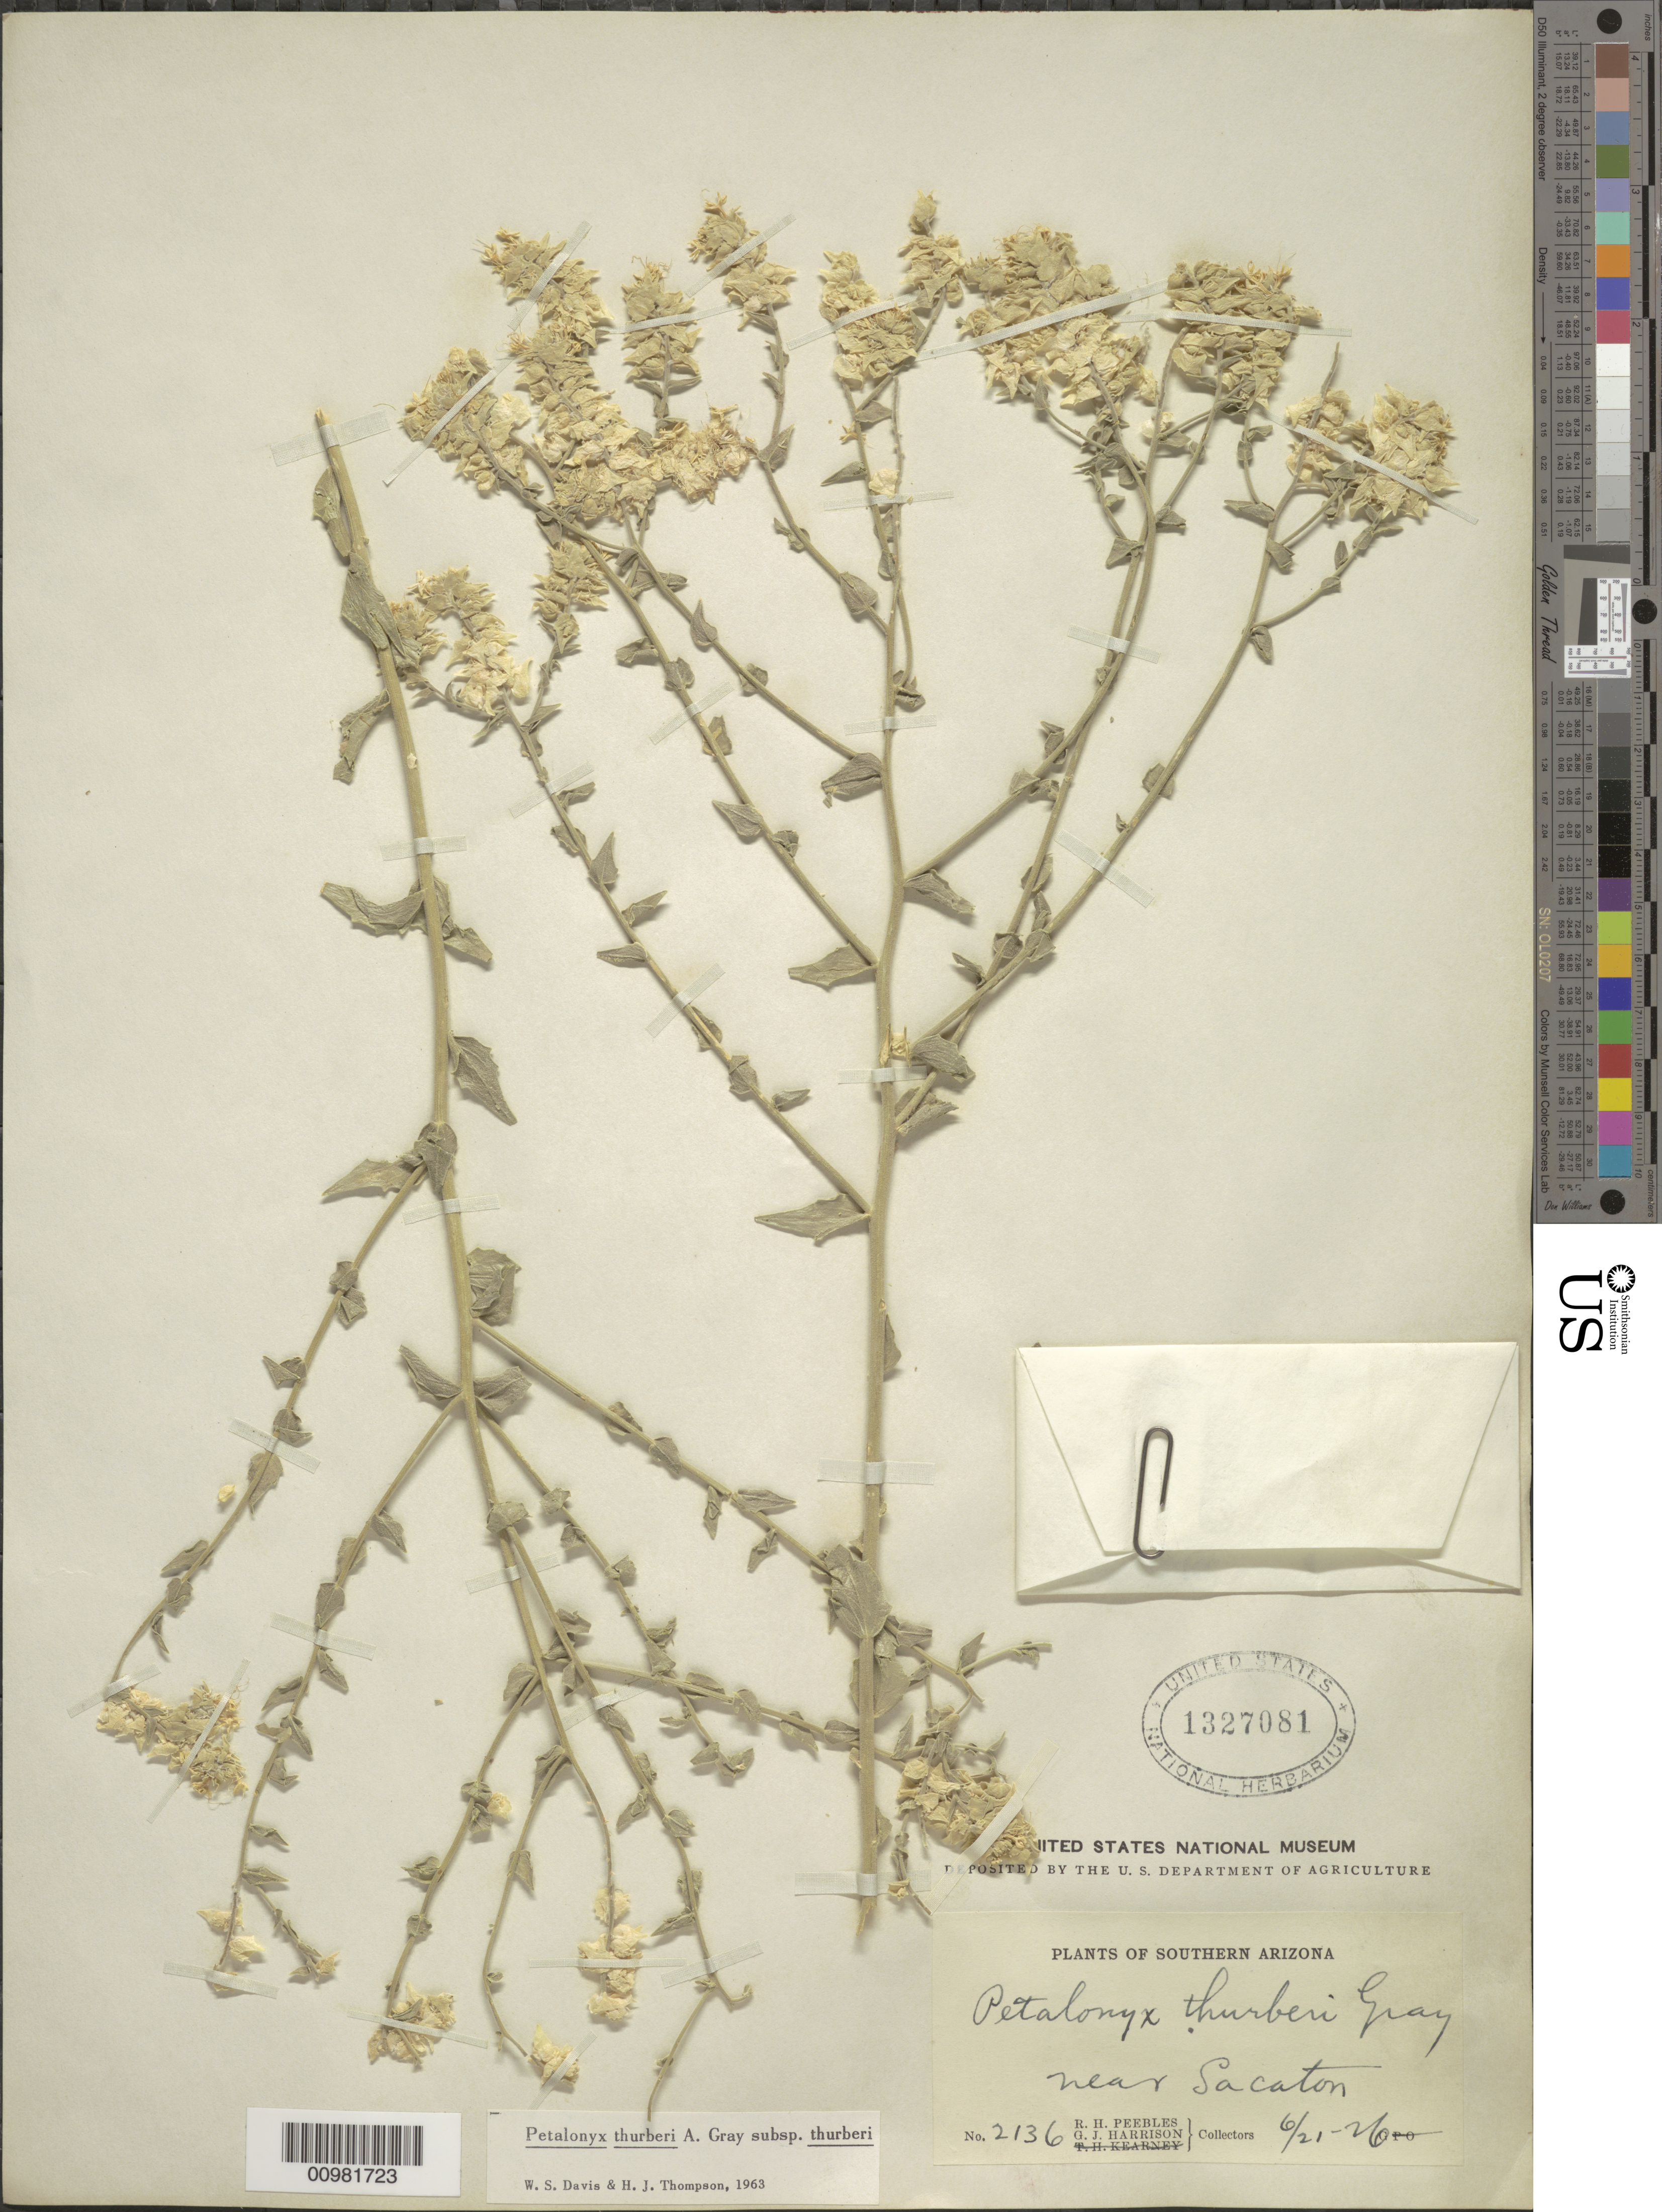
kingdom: Plantae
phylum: Tracheophyta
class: Magnoliopsida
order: Cornales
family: Loasaceae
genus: Petalonyx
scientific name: Petalonyx thurberi subsp. thurberi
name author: A. Gray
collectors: R. H. Peebles & G. J. Harrison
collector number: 2136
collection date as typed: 21 Jun 1926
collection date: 1926-06-21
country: United States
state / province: Arizona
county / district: Pinal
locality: near Sacaton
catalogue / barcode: US 1327081